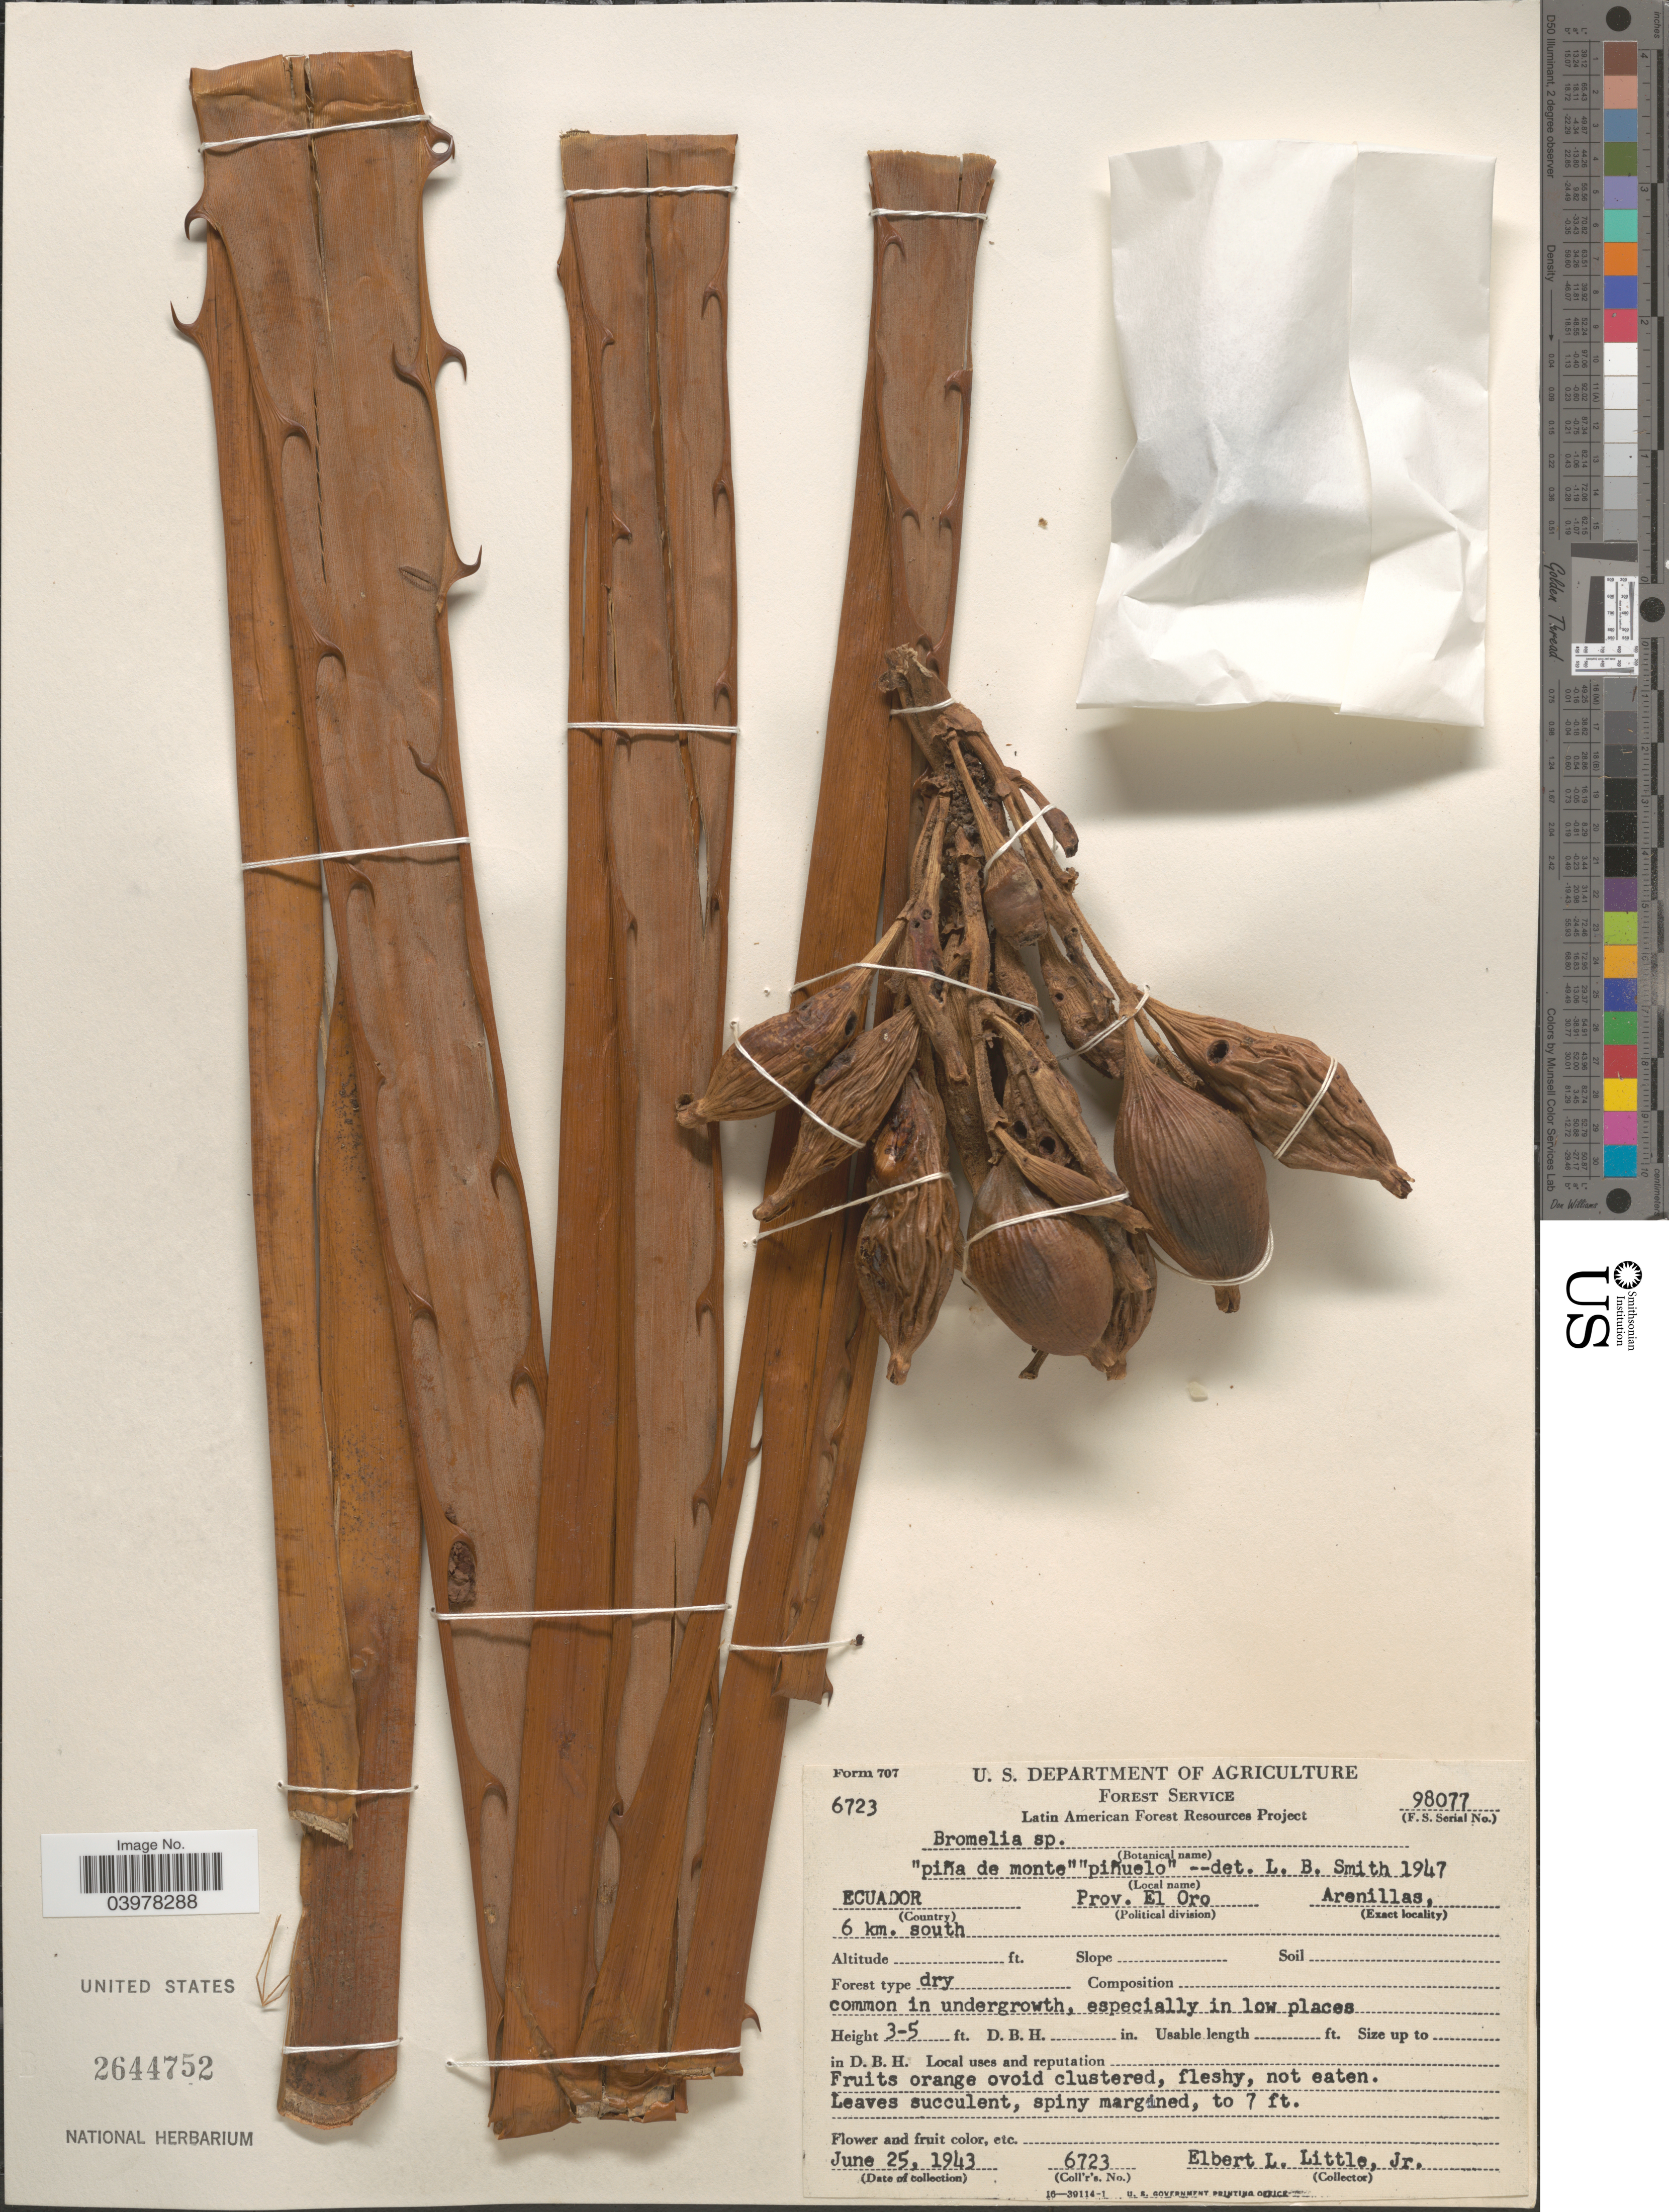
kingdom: Plantae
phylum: Tracheophyta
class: Liliopsida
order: Poales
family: Bromeliaceae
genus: Bromelia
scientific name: Bromelia sp.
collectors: E. L. Little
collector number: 6723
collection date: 1943-06-25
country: Ecuador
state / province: El Oro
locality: Arenillas, 6 km. south.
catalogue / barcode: US 2644752